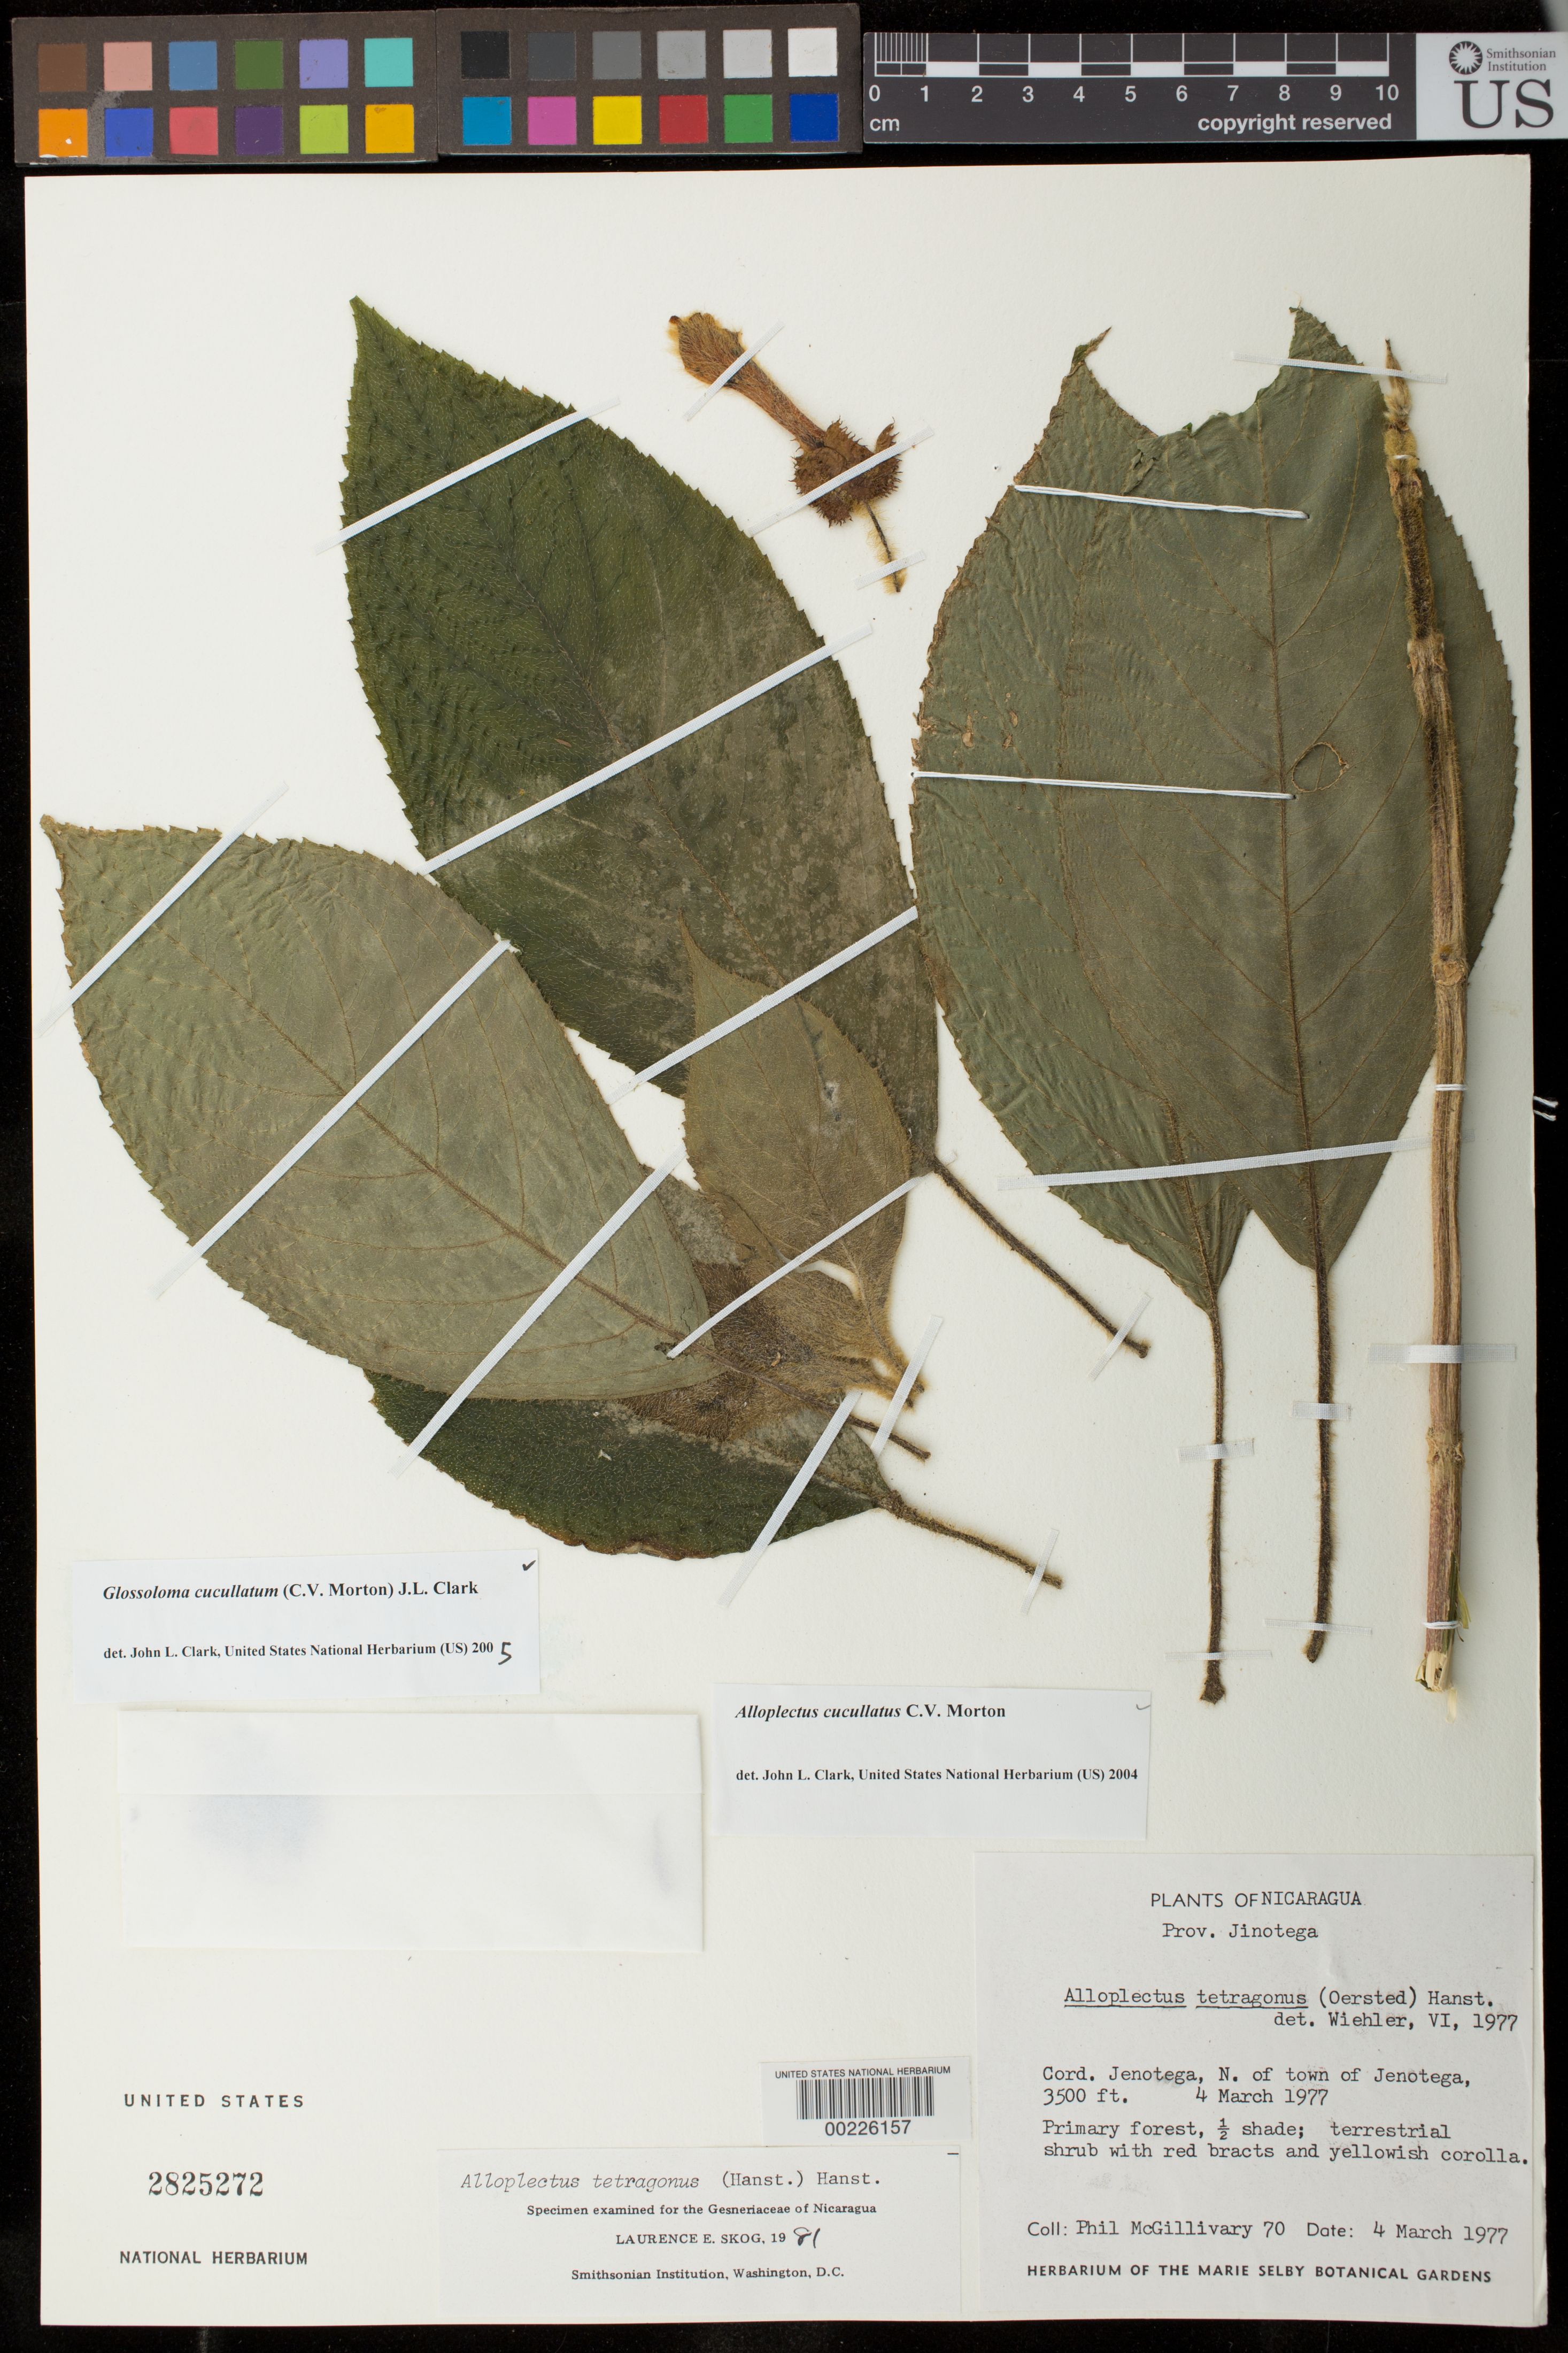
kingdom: Plantae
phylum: Tracheophyta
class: Magnoliopsida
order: Lamiales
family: Gesneriaceae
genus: Glossoloma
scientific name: Glossoloma cucullatum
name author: (C.V. Morton) J.L. Clark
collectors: P. McGillivary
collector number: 70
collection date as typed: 04 Mar 1977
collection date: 1977-03-04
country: Nicaragua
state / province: Jinotega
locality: Cord Jenotega, N of town of Jenotega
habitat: Primary forest, 1/2 shade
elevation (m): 1067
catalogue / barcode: US 2825272